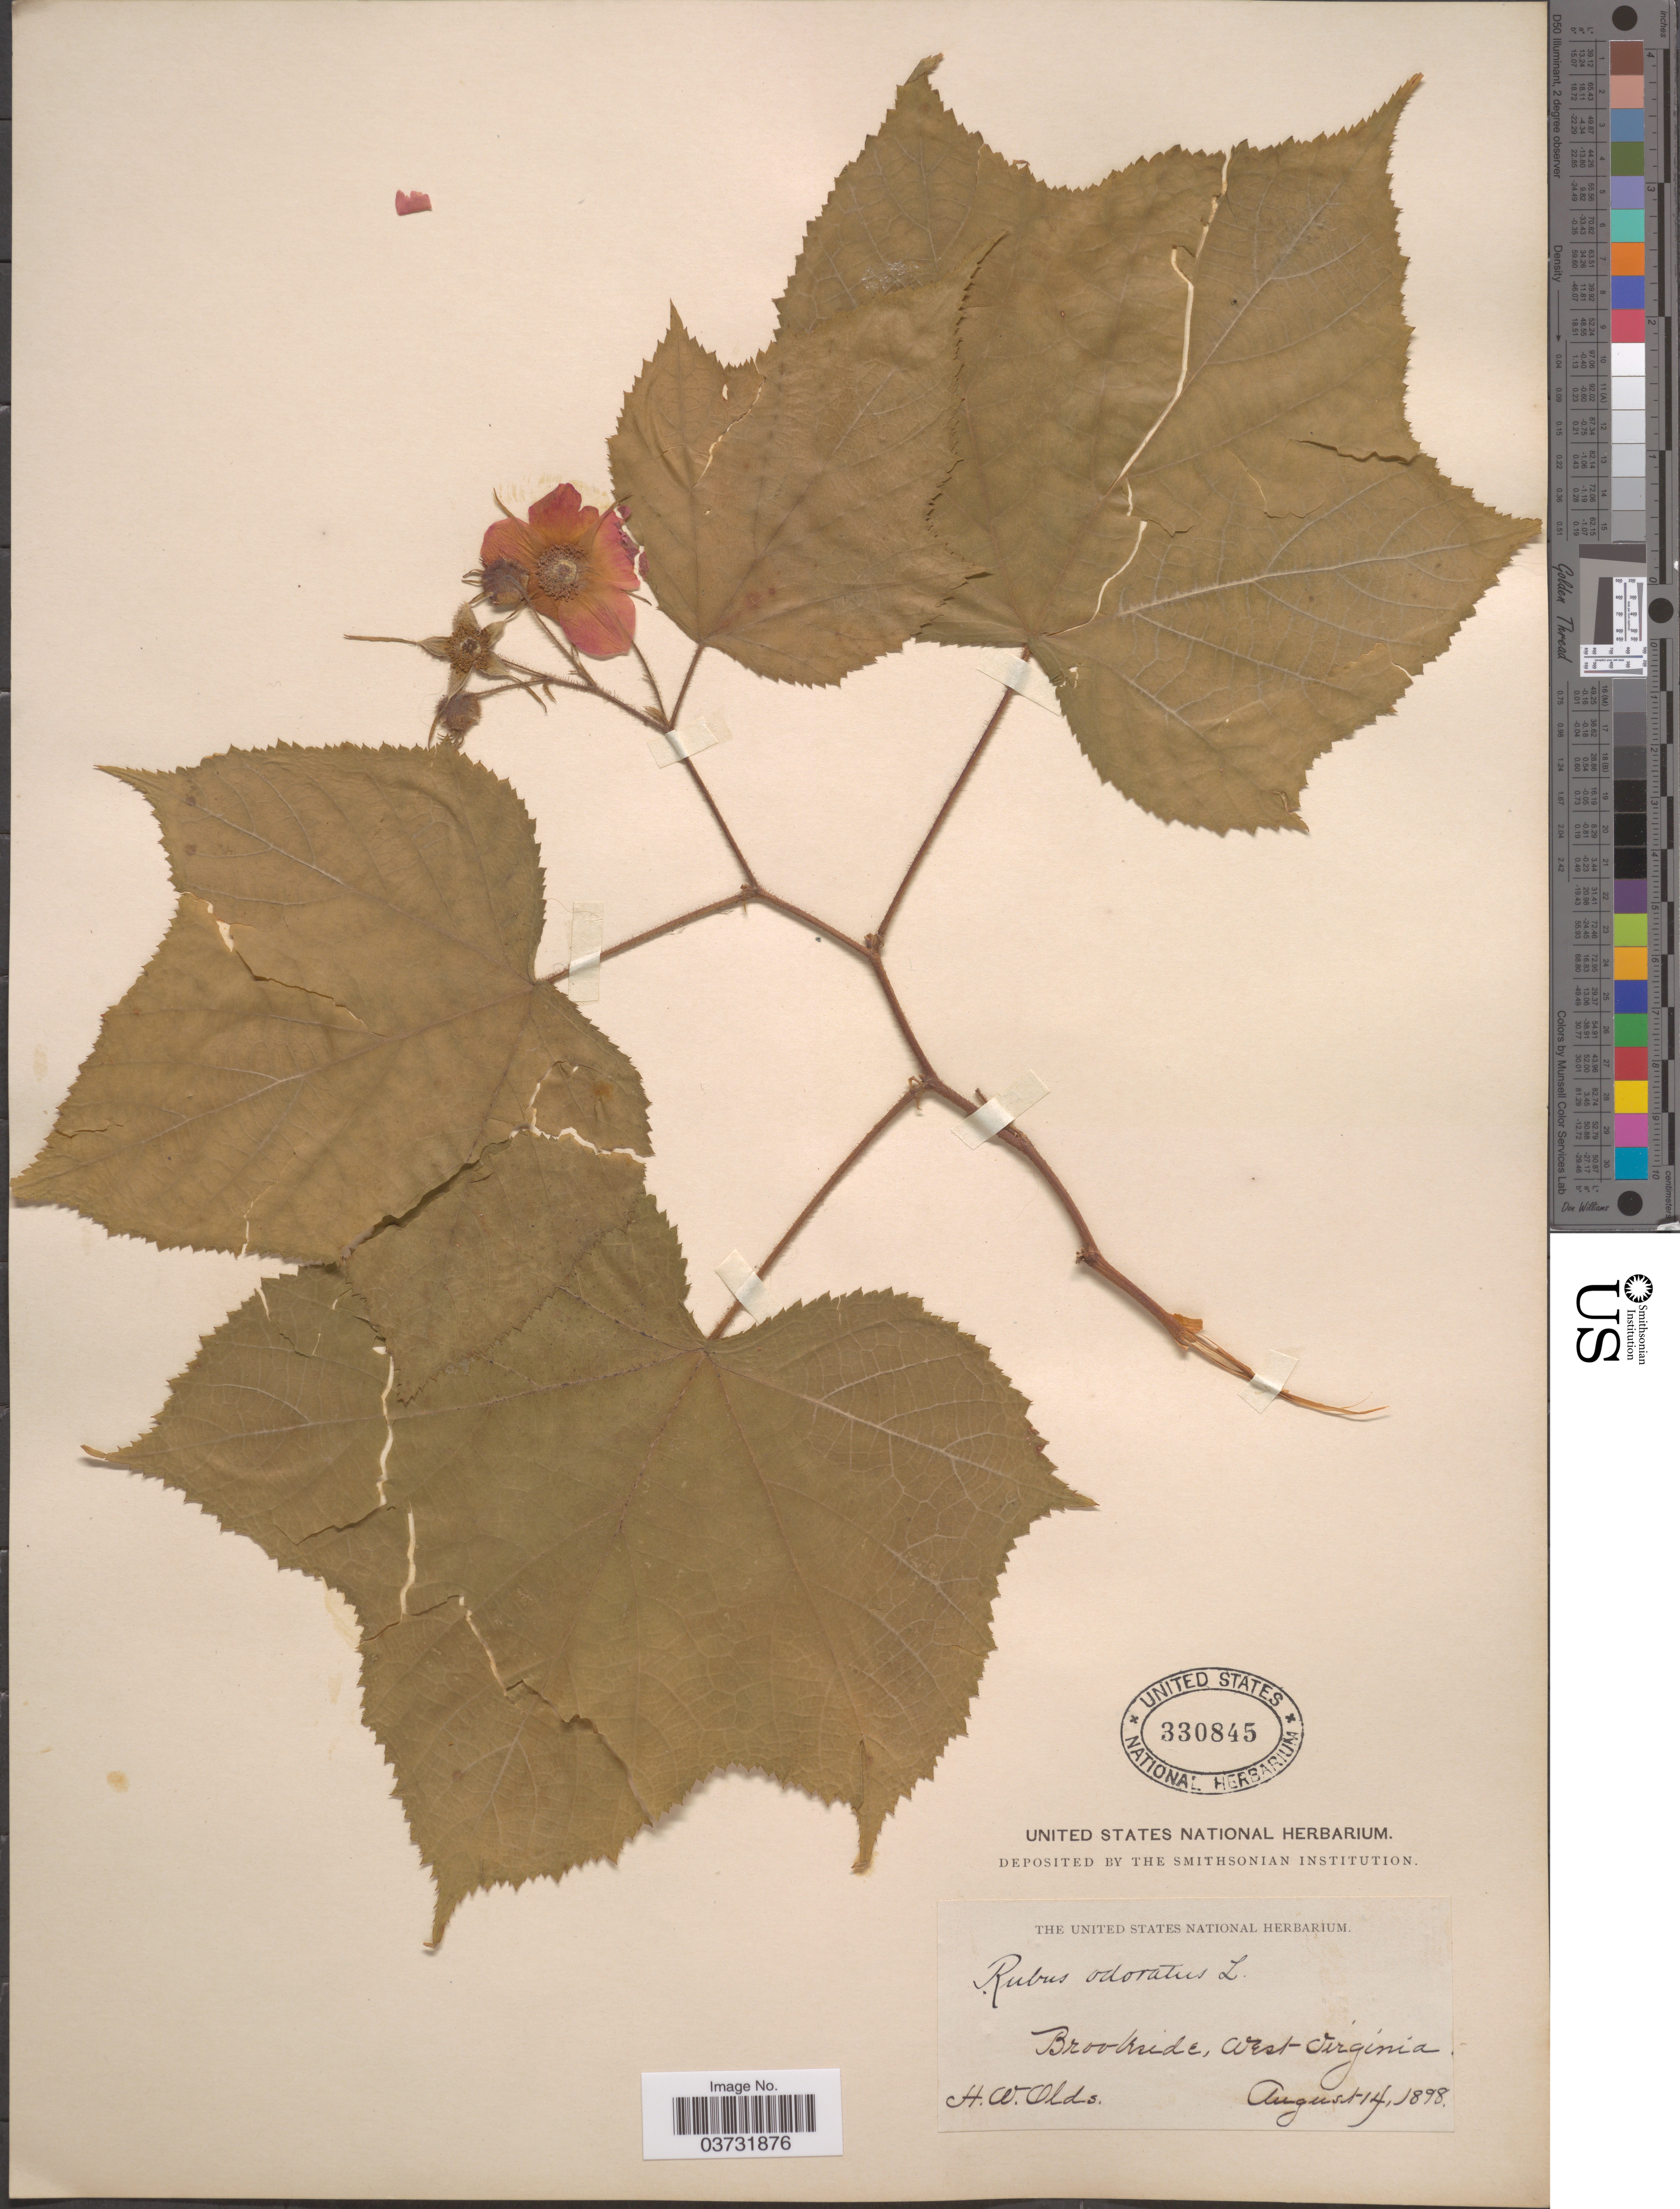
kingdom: Plantae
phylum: Tracheophyta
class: Magnoliopsida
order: Rosales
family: Rosaceae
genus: Rubus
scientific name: Rubus odoratus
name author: L.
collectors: H. W. Olds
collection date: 1898-08-14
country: United States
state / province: West Virginia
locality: Brookside.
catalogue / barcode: US 330845